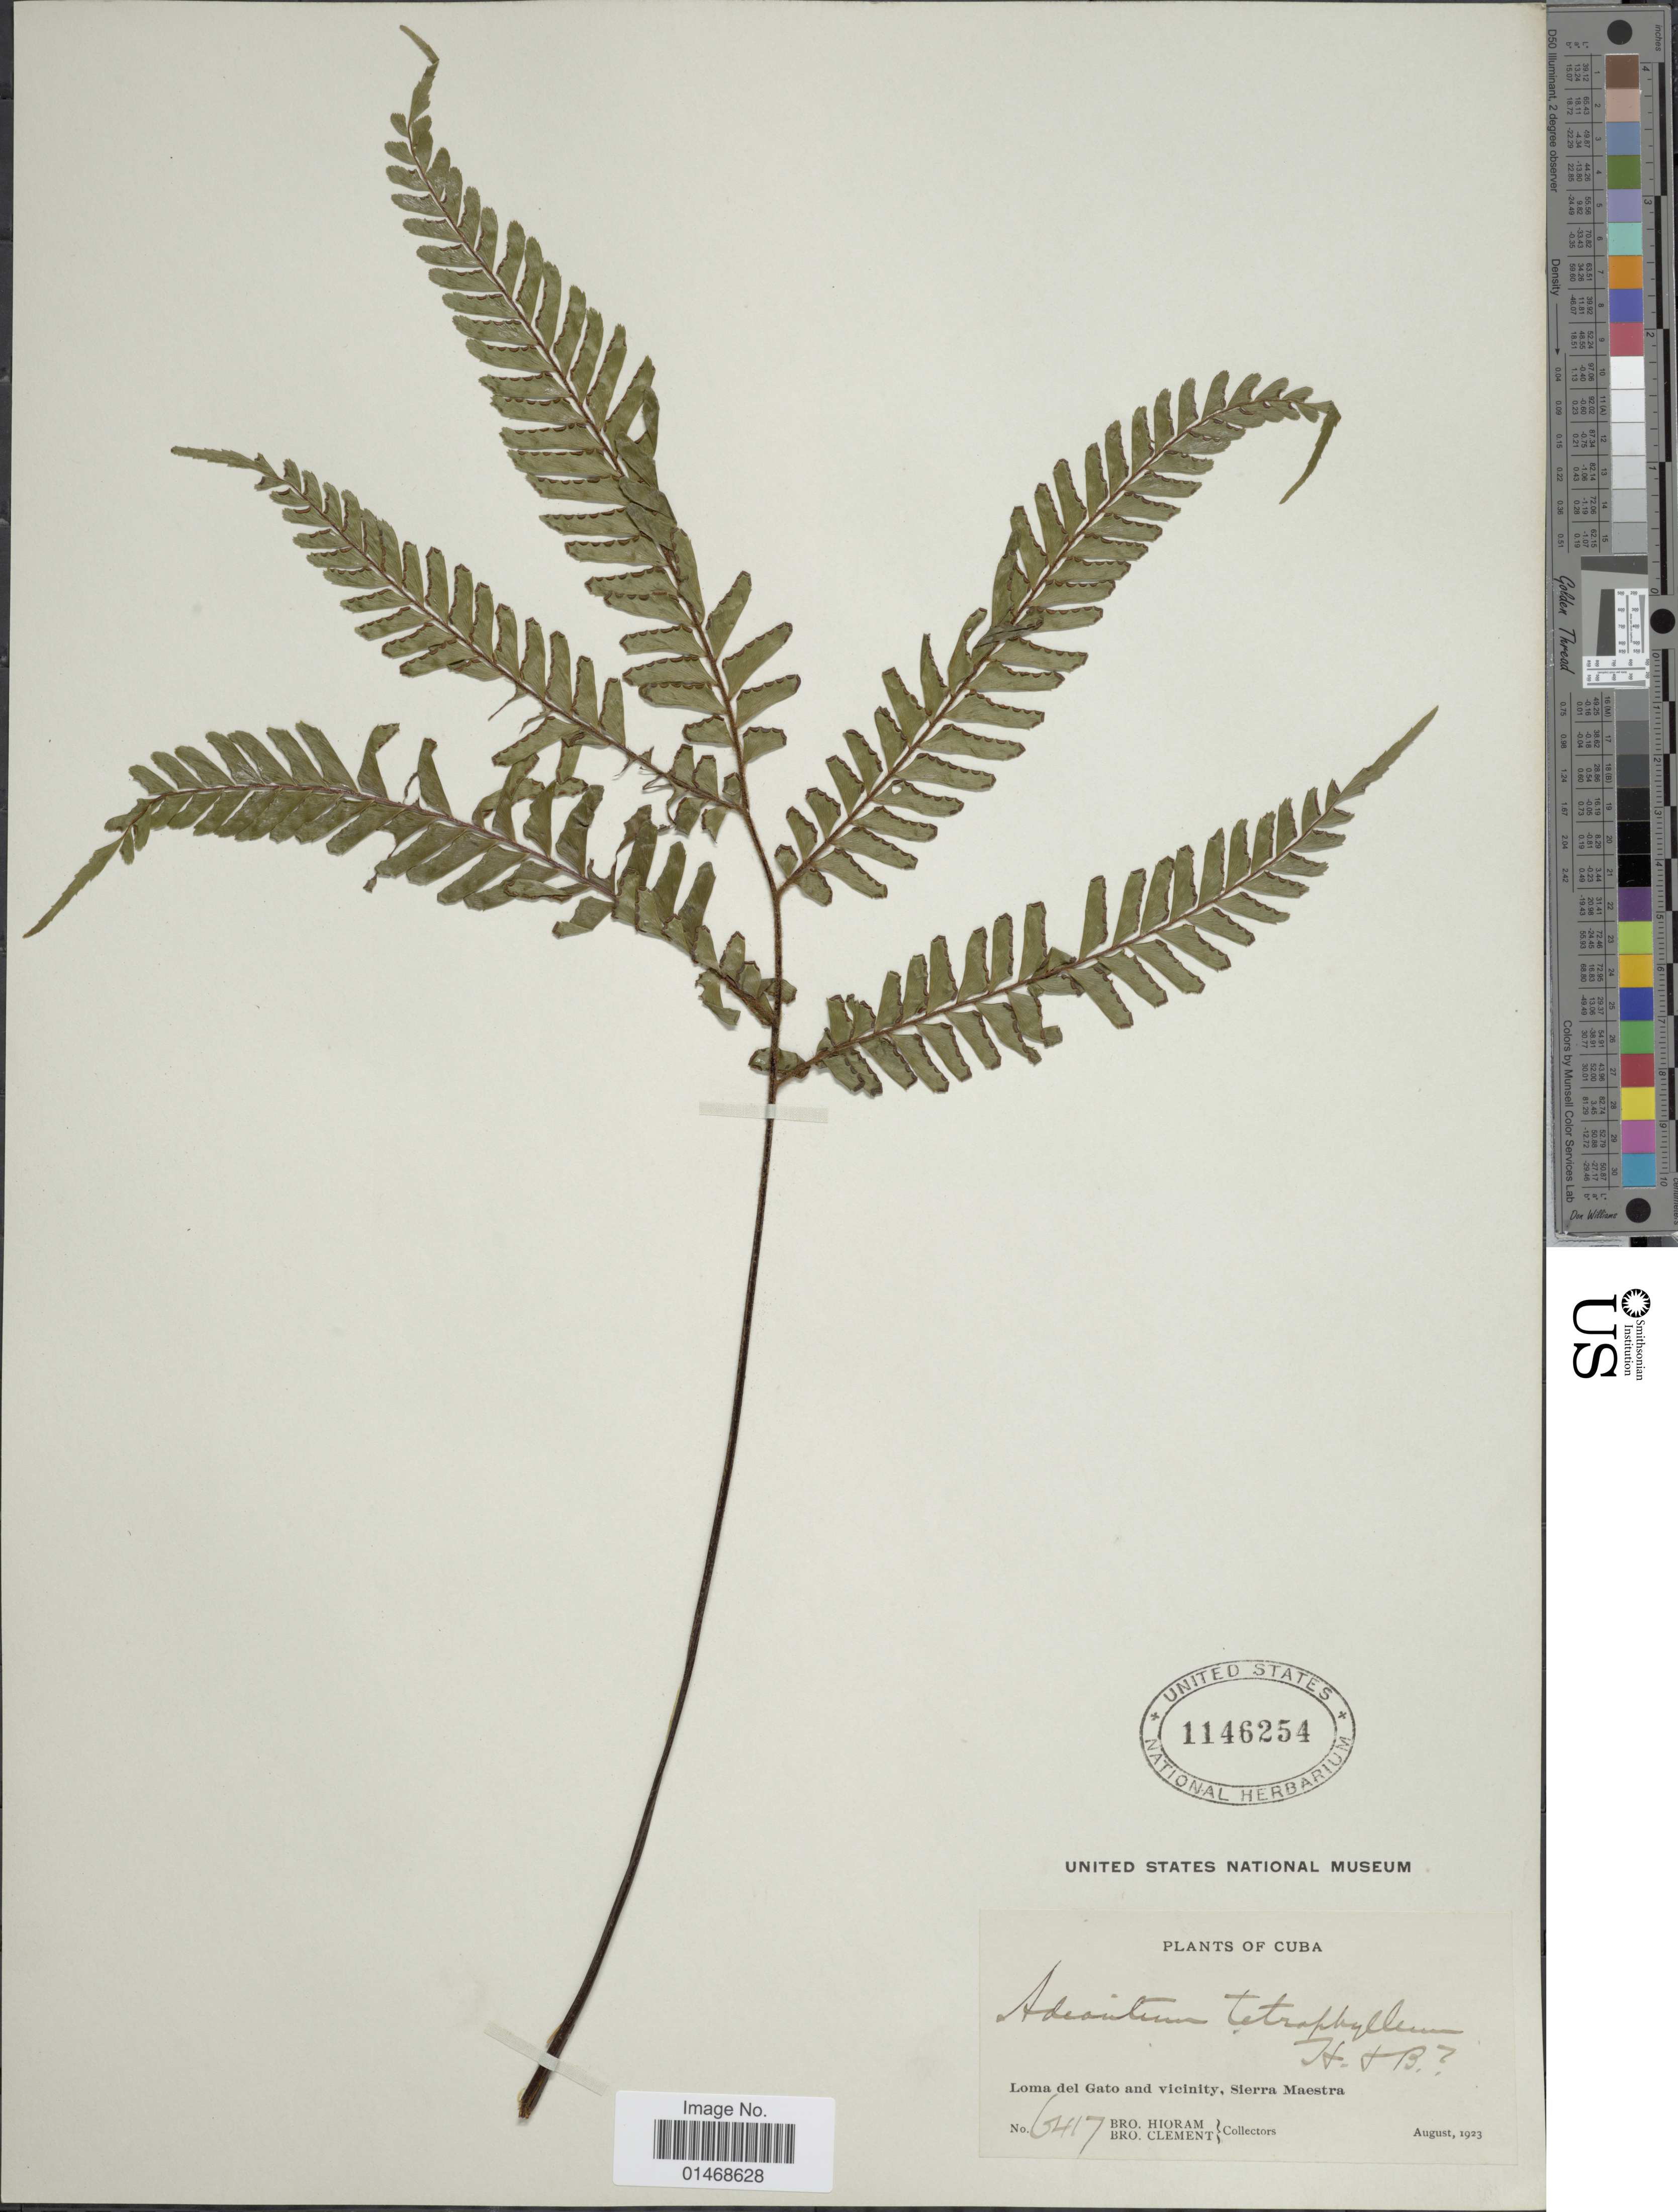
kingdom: Plantae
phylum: Tracheophyta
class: Polypodiopsida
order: Polypodiales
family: Pteridaceae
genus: Adiantum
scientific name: Adiantum cubense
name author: Hook.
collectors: Bro. Hioram & B. Clement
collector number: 6417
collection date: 1923-08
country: Cuba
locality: Loma del Gato and vicinity, Sierra Maestra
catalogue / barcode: US 1146254